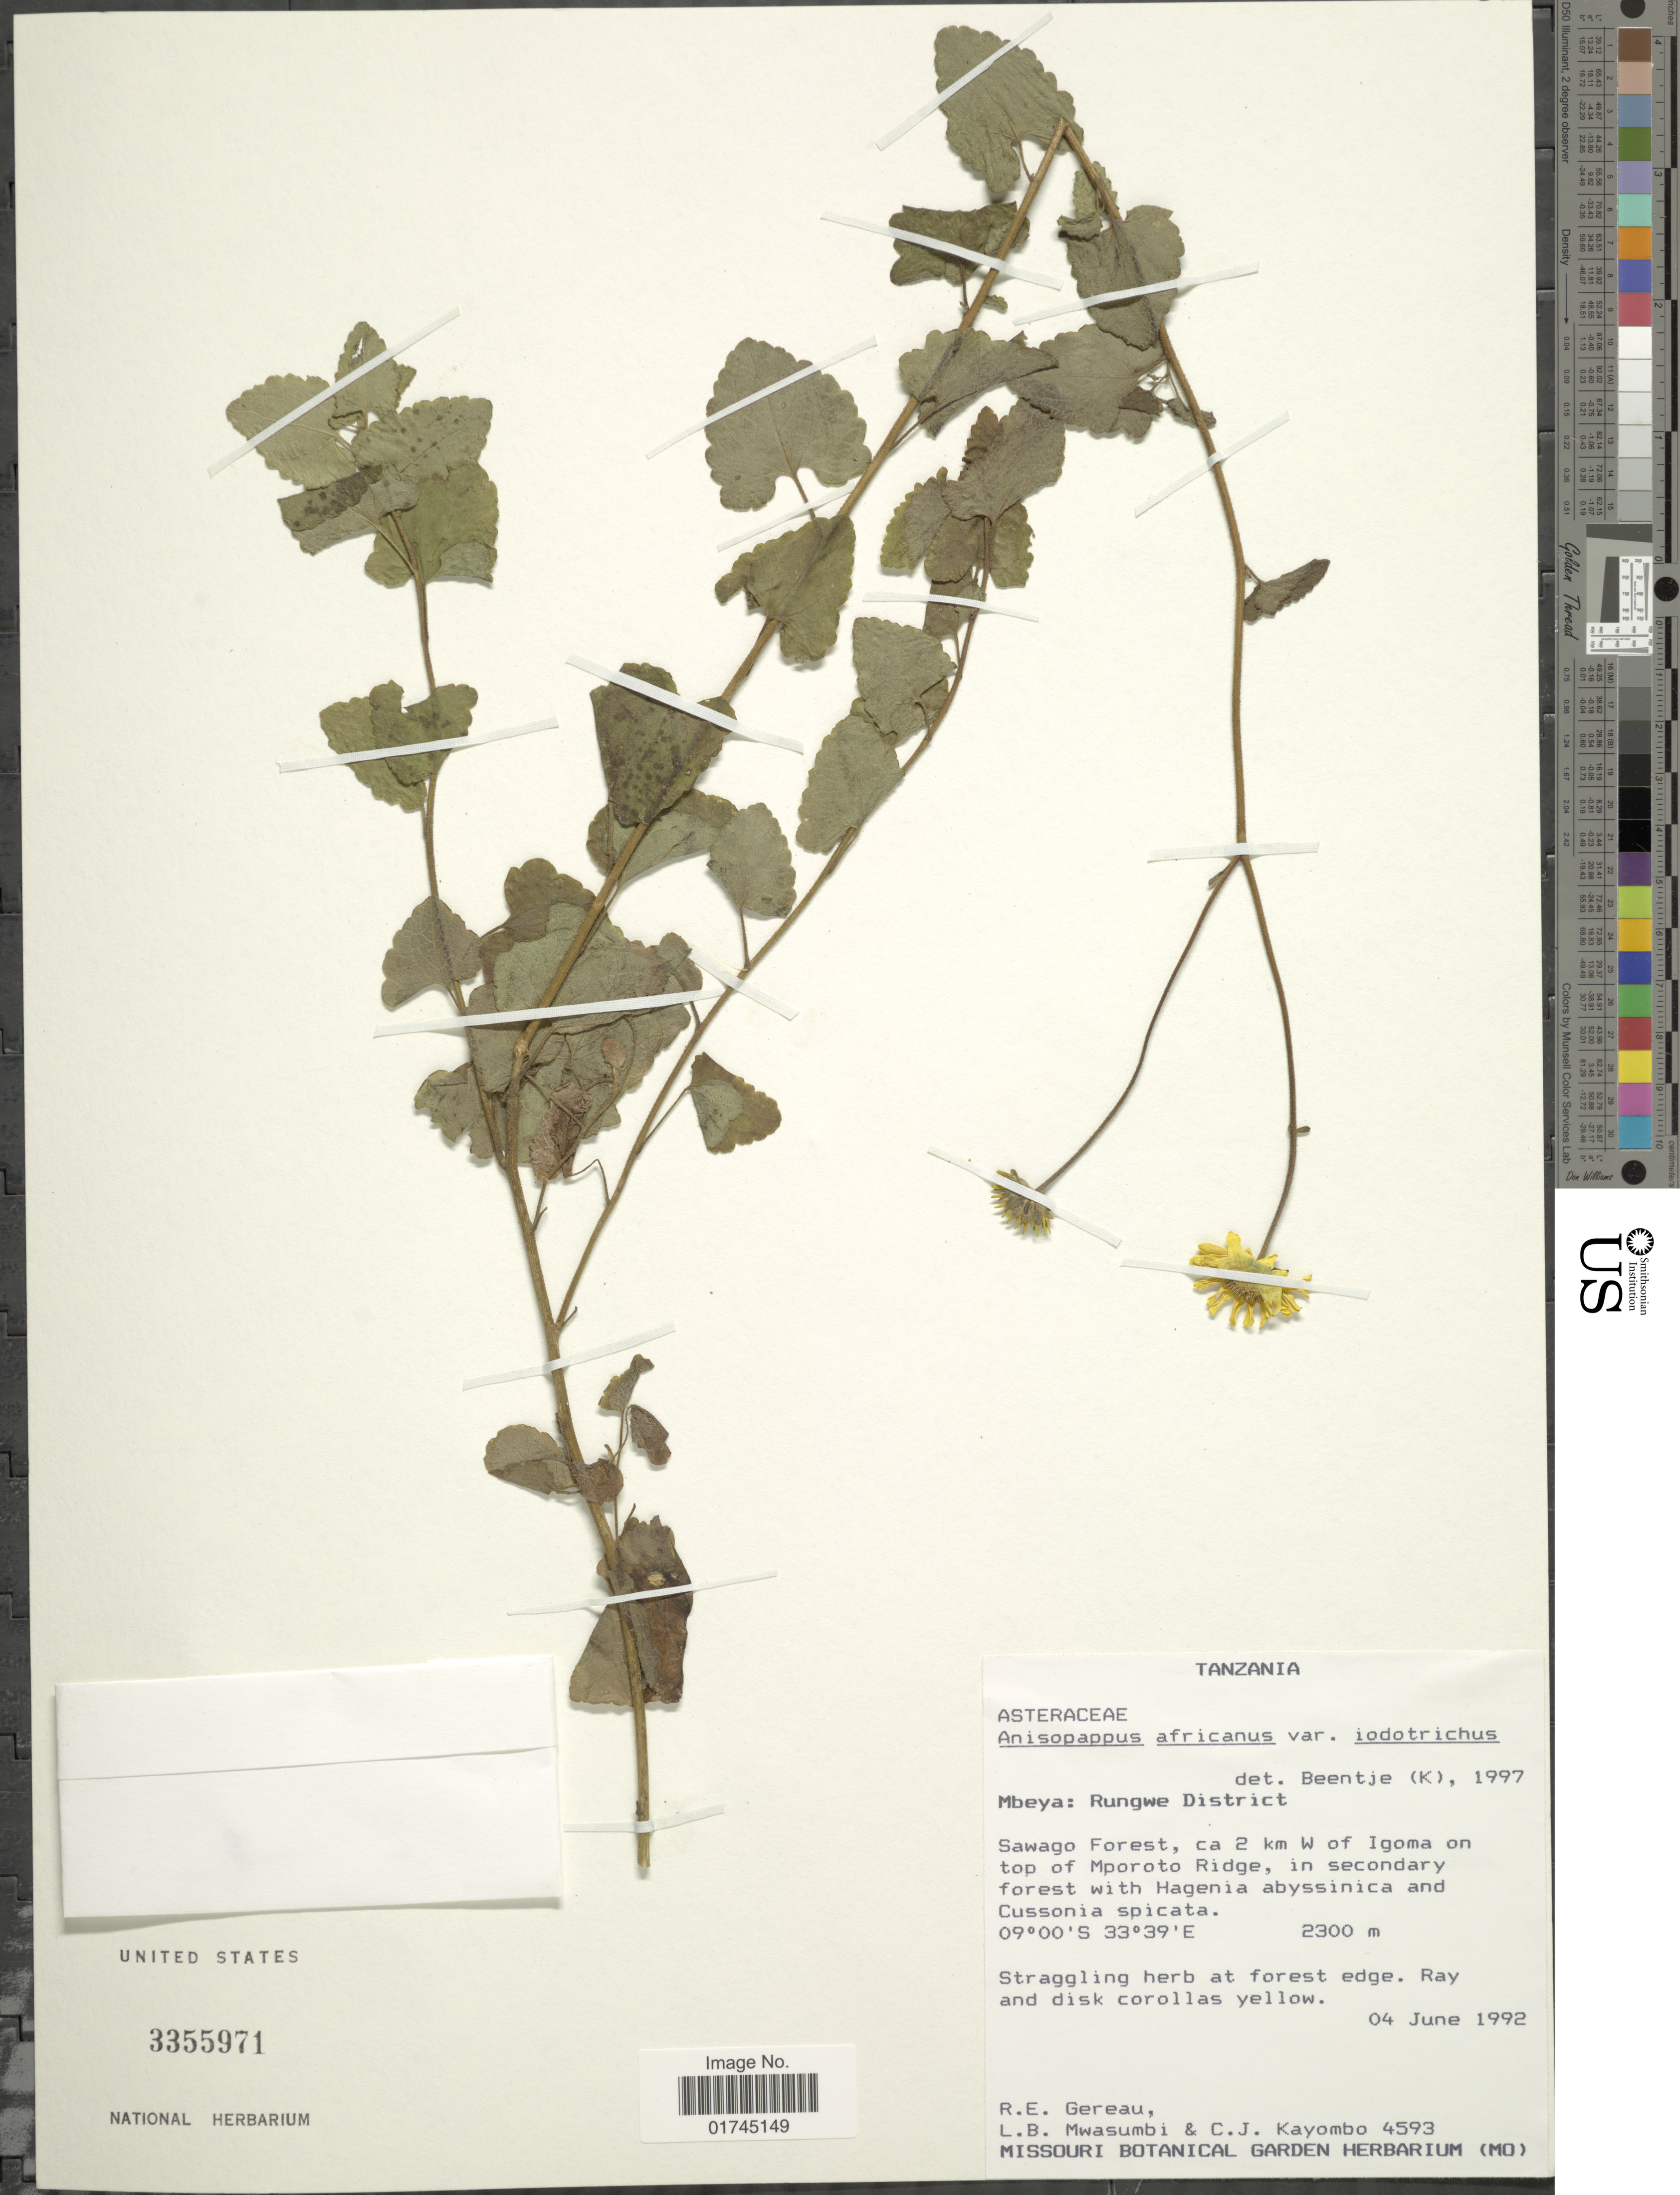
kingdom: Plantae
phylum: Tracheophyta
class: Magnoliopsida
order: Asterales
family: Asteraceae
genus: Anisopappus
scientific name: Anisopappus africanus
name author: (Hook. f.) Oliv. & Hiern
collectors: R. Gereau, L. Mwasumbi & C. Kayombo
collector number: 4593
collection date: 1992-06-04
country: Tanzania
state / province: Mbeya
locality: Rungwe District, Sawago Forest, ca 2 km W of Igoma on top of Mporoto Ridge, in secondary forest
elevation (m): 2300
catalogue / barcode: US 3355971